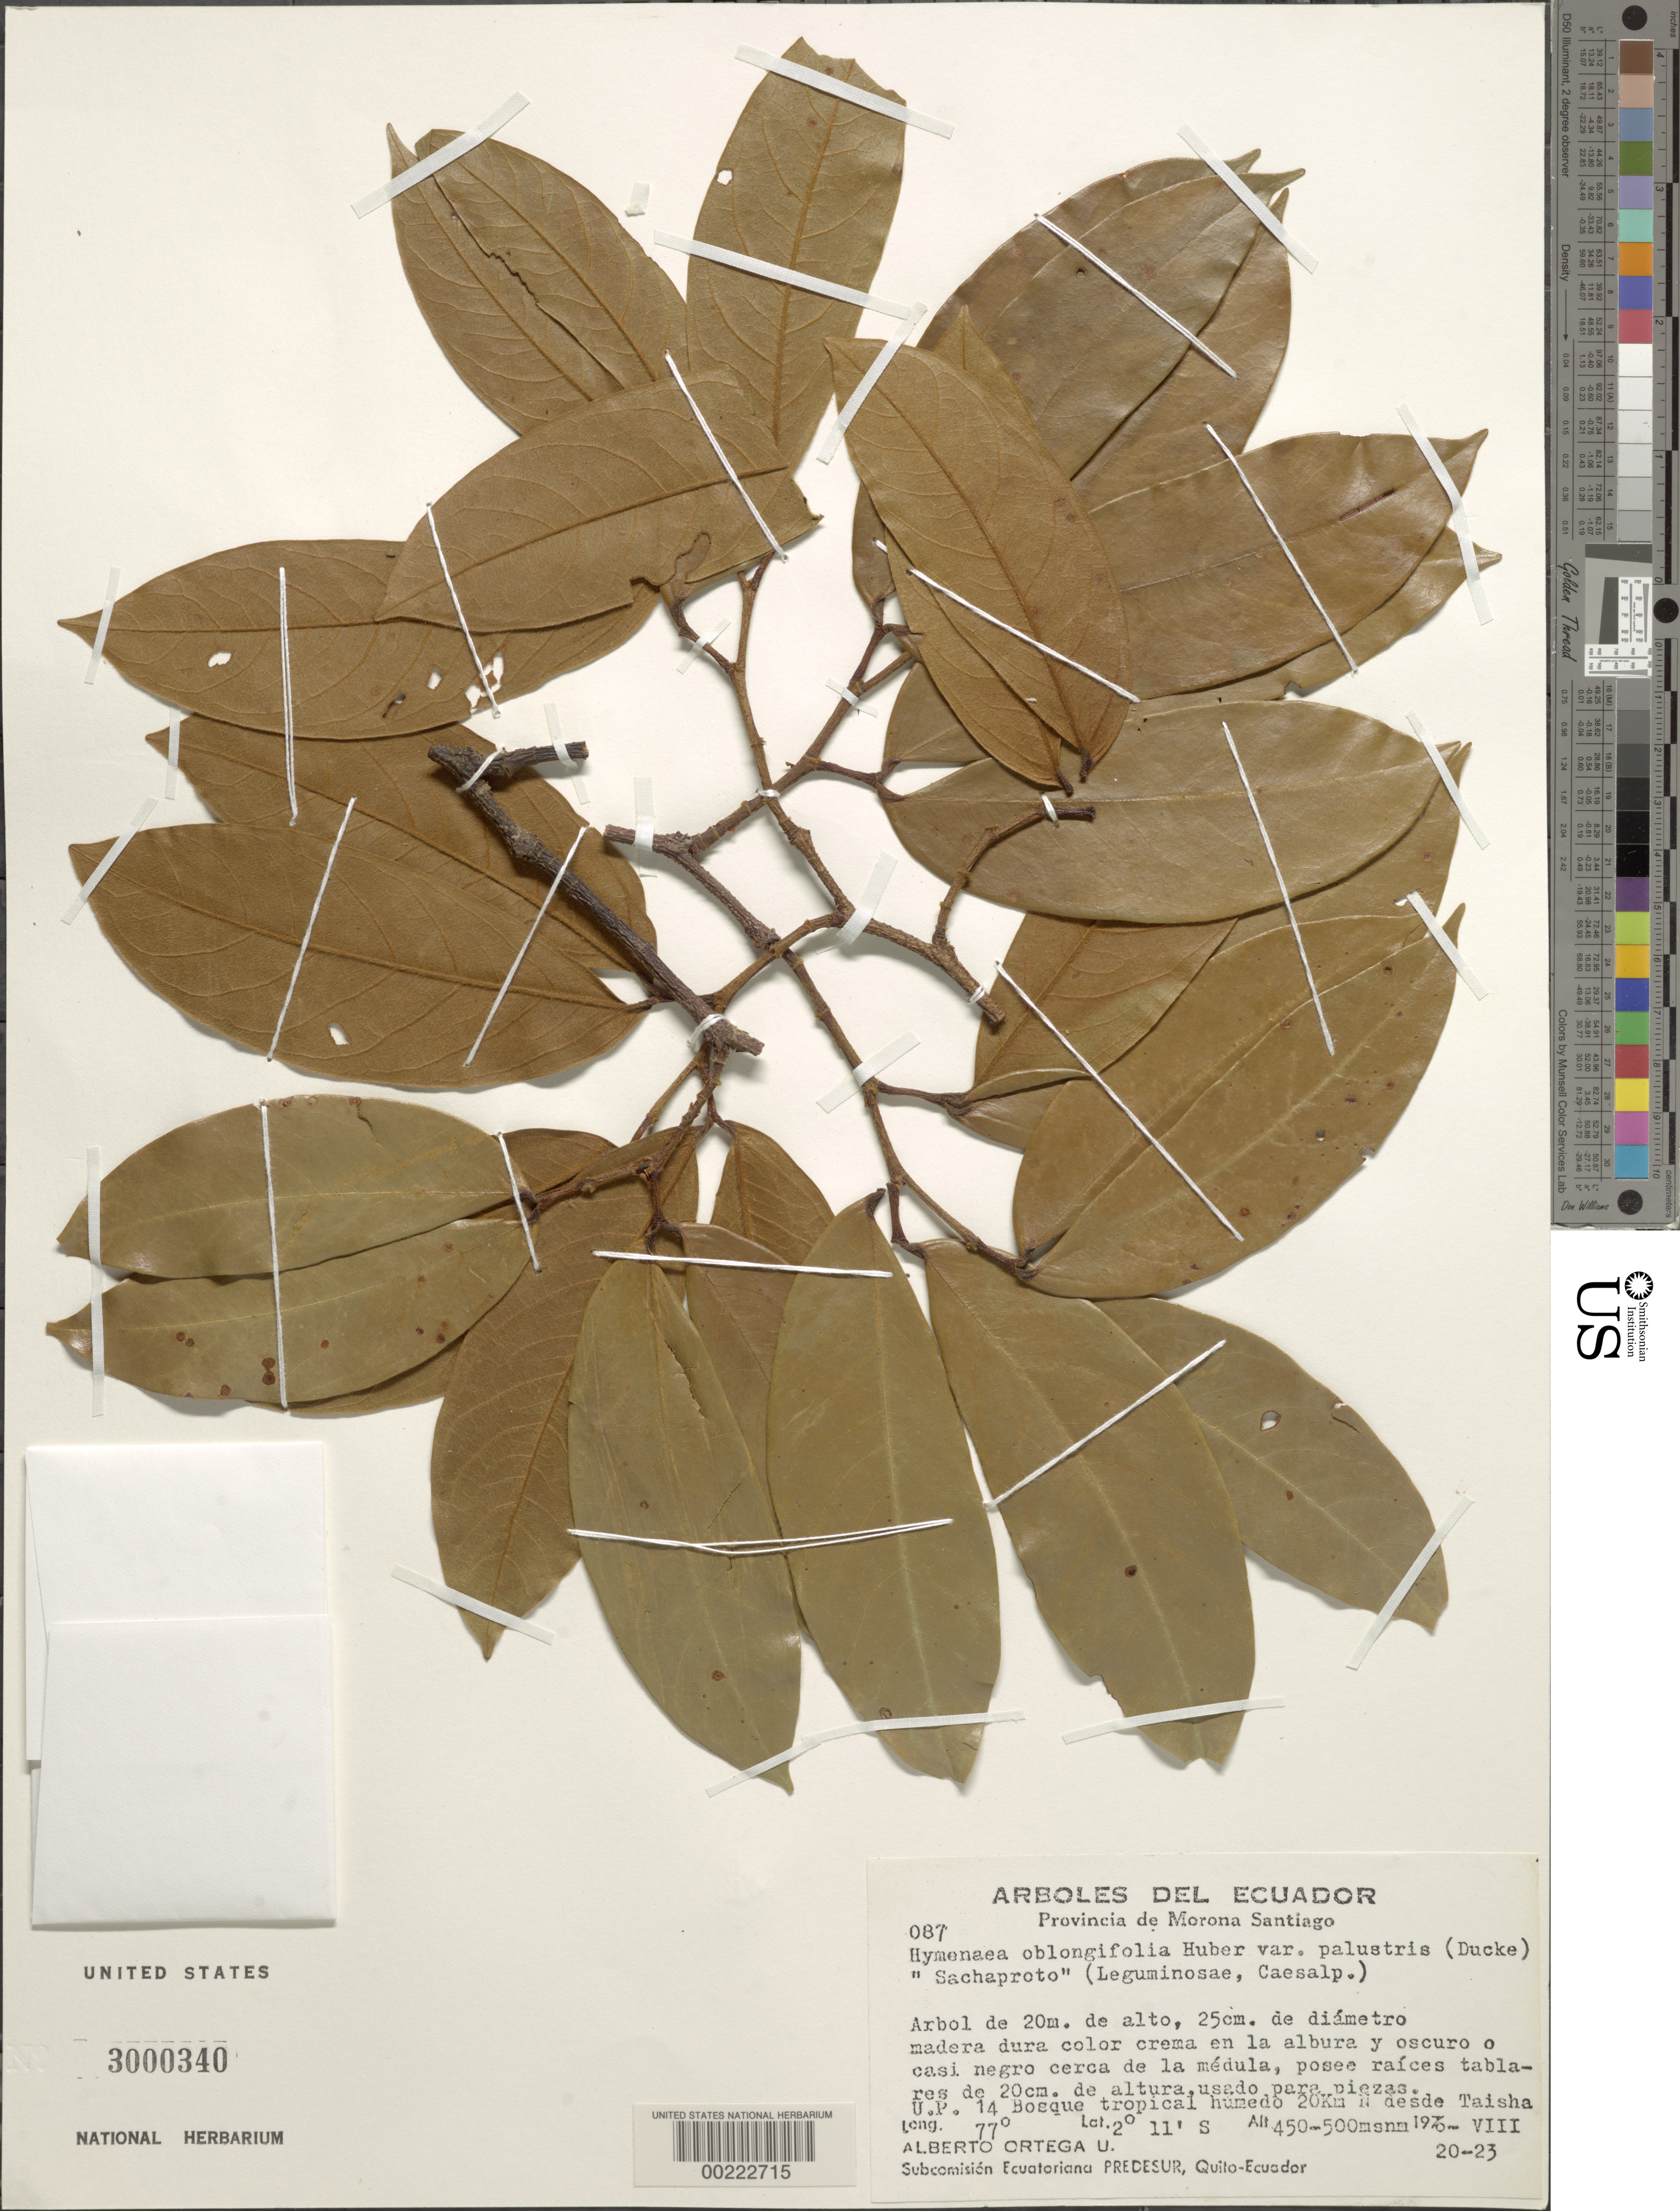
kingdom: Plantae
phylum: Tracheophyta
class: Magnoliopsida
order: Fabales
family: Fabaceae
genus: Hymenaea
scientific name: Hymenaea oblongifolia var. palustris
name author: (Ducke) Y.T. Lee & Langenh.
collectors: A. T. Ortega U.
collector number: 087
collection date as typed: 20 Aug 1976 to 23 Aug 1976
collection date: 1976-08-20/1976-08-23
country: Ecuador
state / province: Morona-Santiago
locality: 20 km n from taisha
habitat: Humid tropical forest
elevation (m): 450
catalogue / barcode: US 3000340